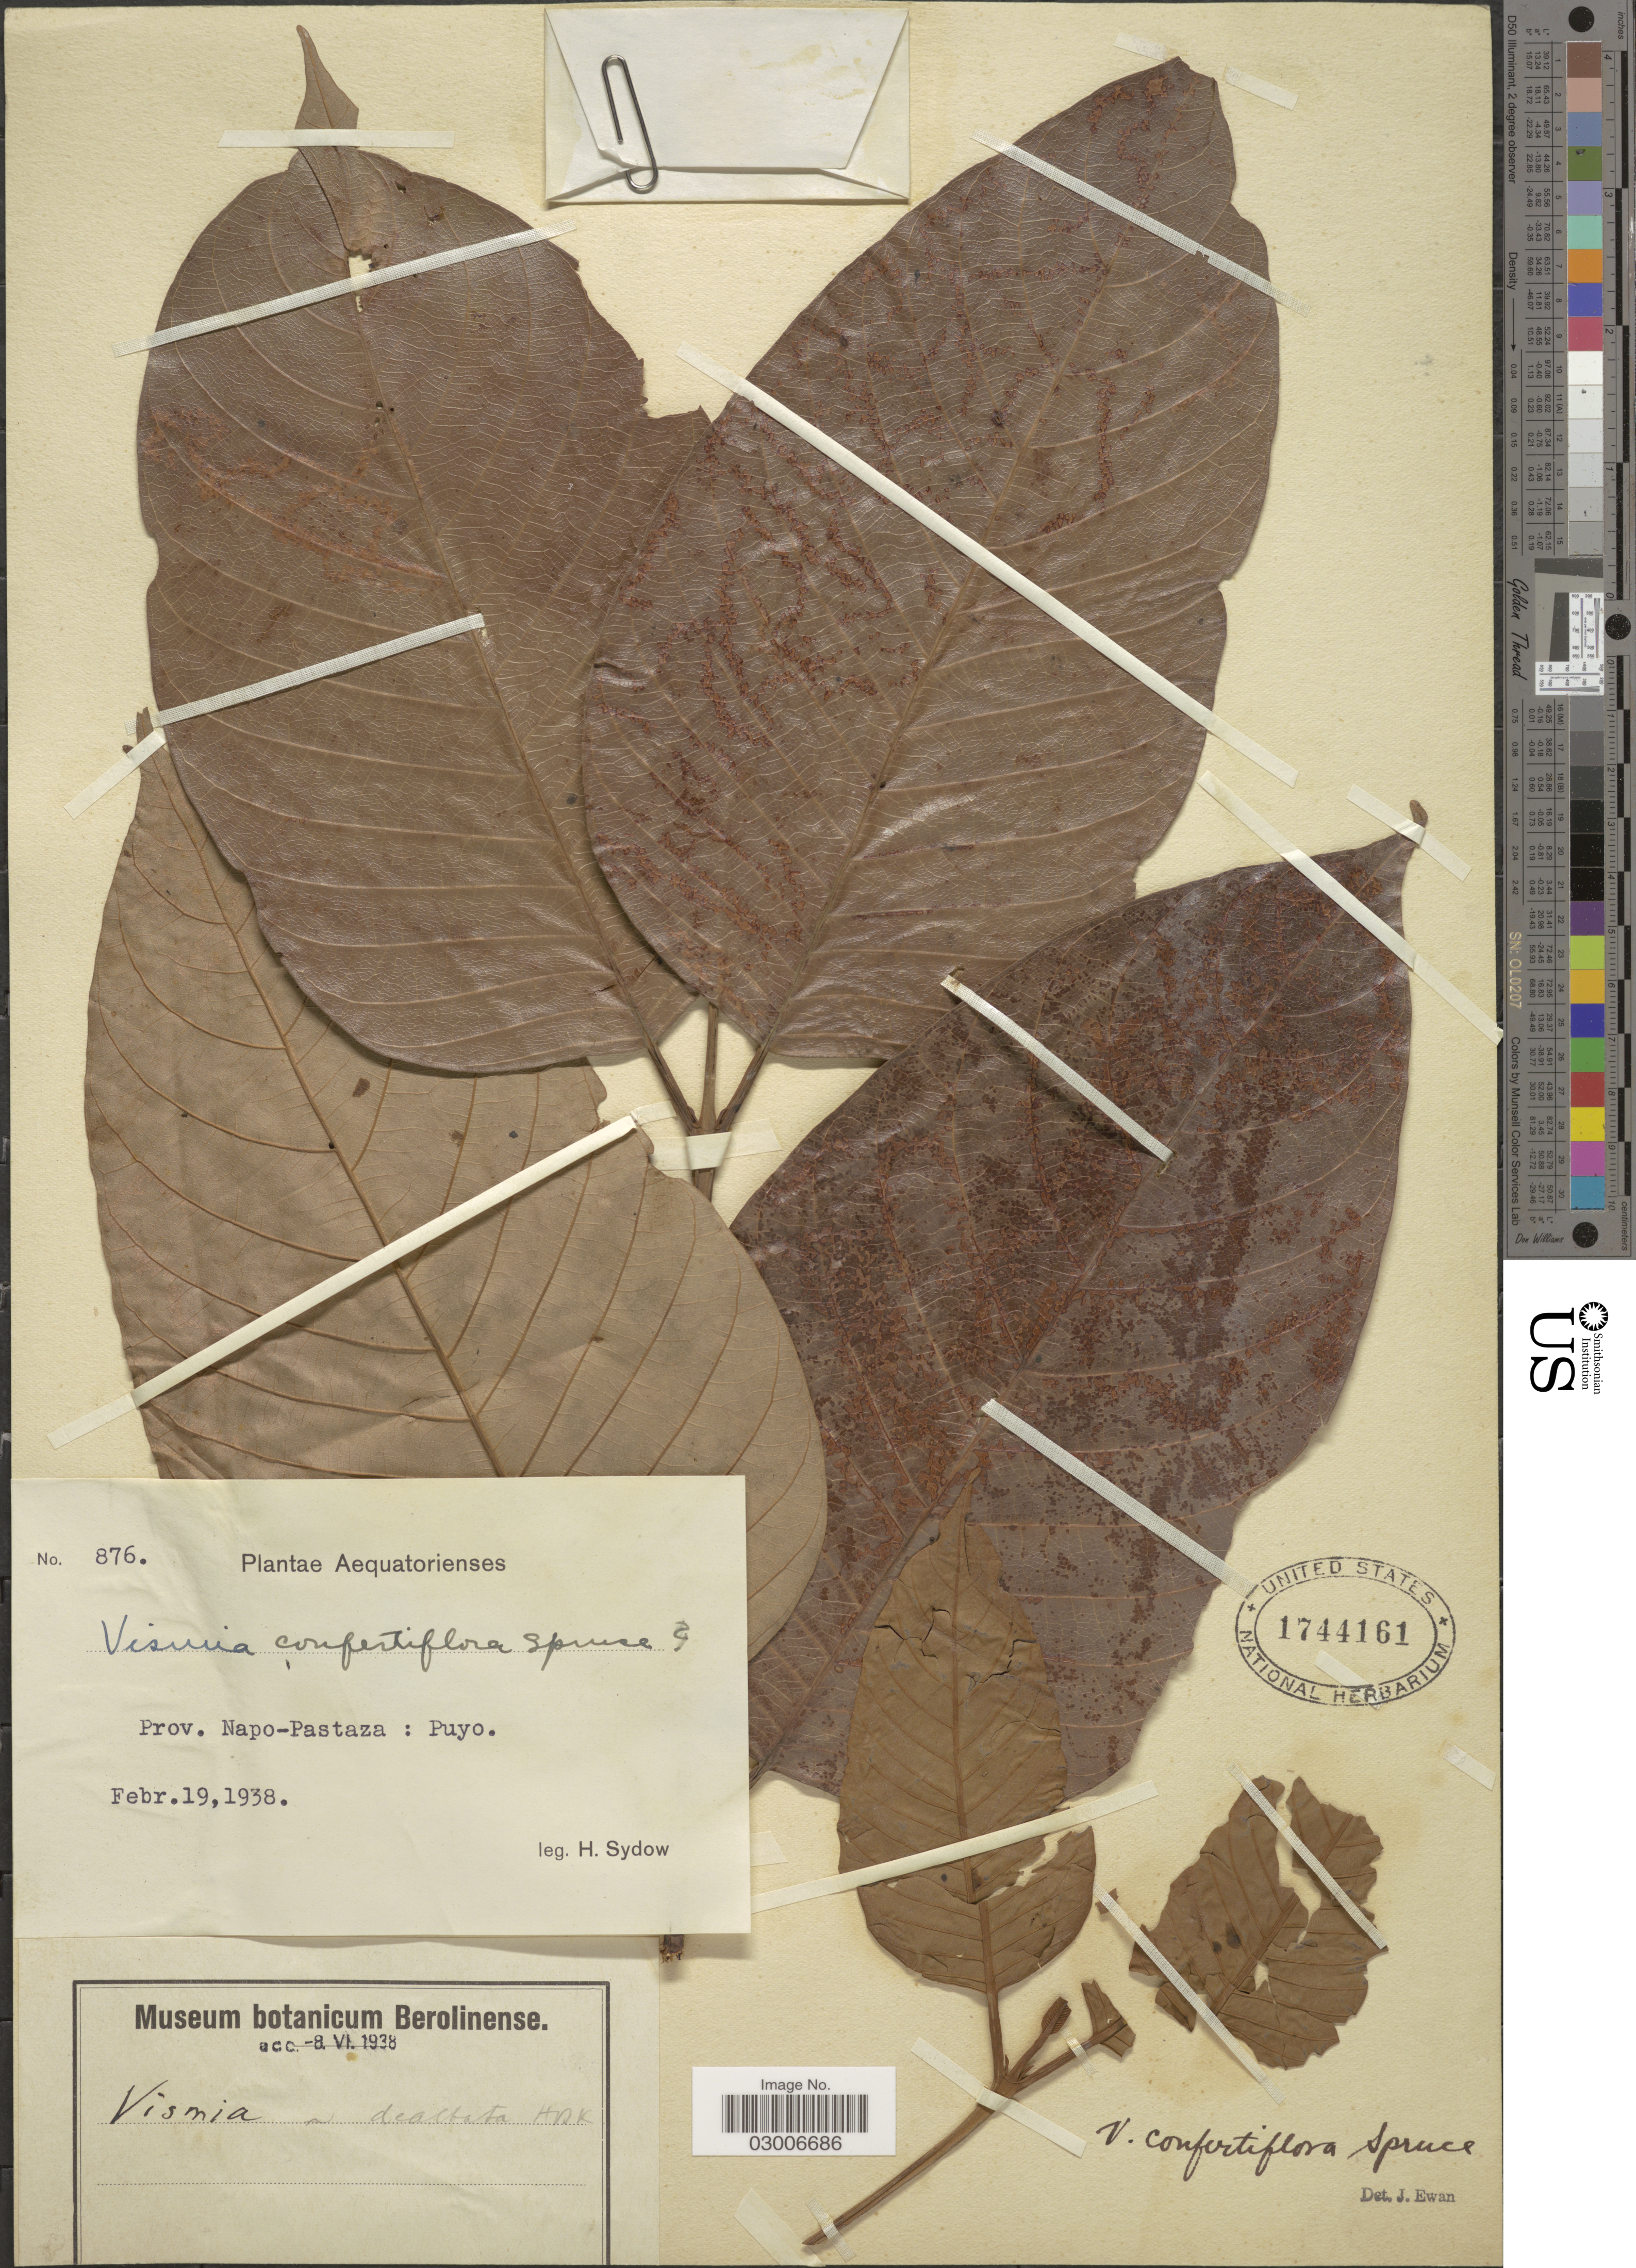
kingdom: Plantae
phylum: Tracheophyta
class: Magnoliopsida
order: Malpighiales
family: Hypericaceae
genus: Vismia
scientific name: Vismia confertiflora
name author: Spruce ex Reichardt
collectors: H. Sydow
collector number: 876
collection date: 1938-02-19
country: Ecuador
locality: Prov. Napo-Pastaza: Puyo.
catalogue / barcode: US 1744161